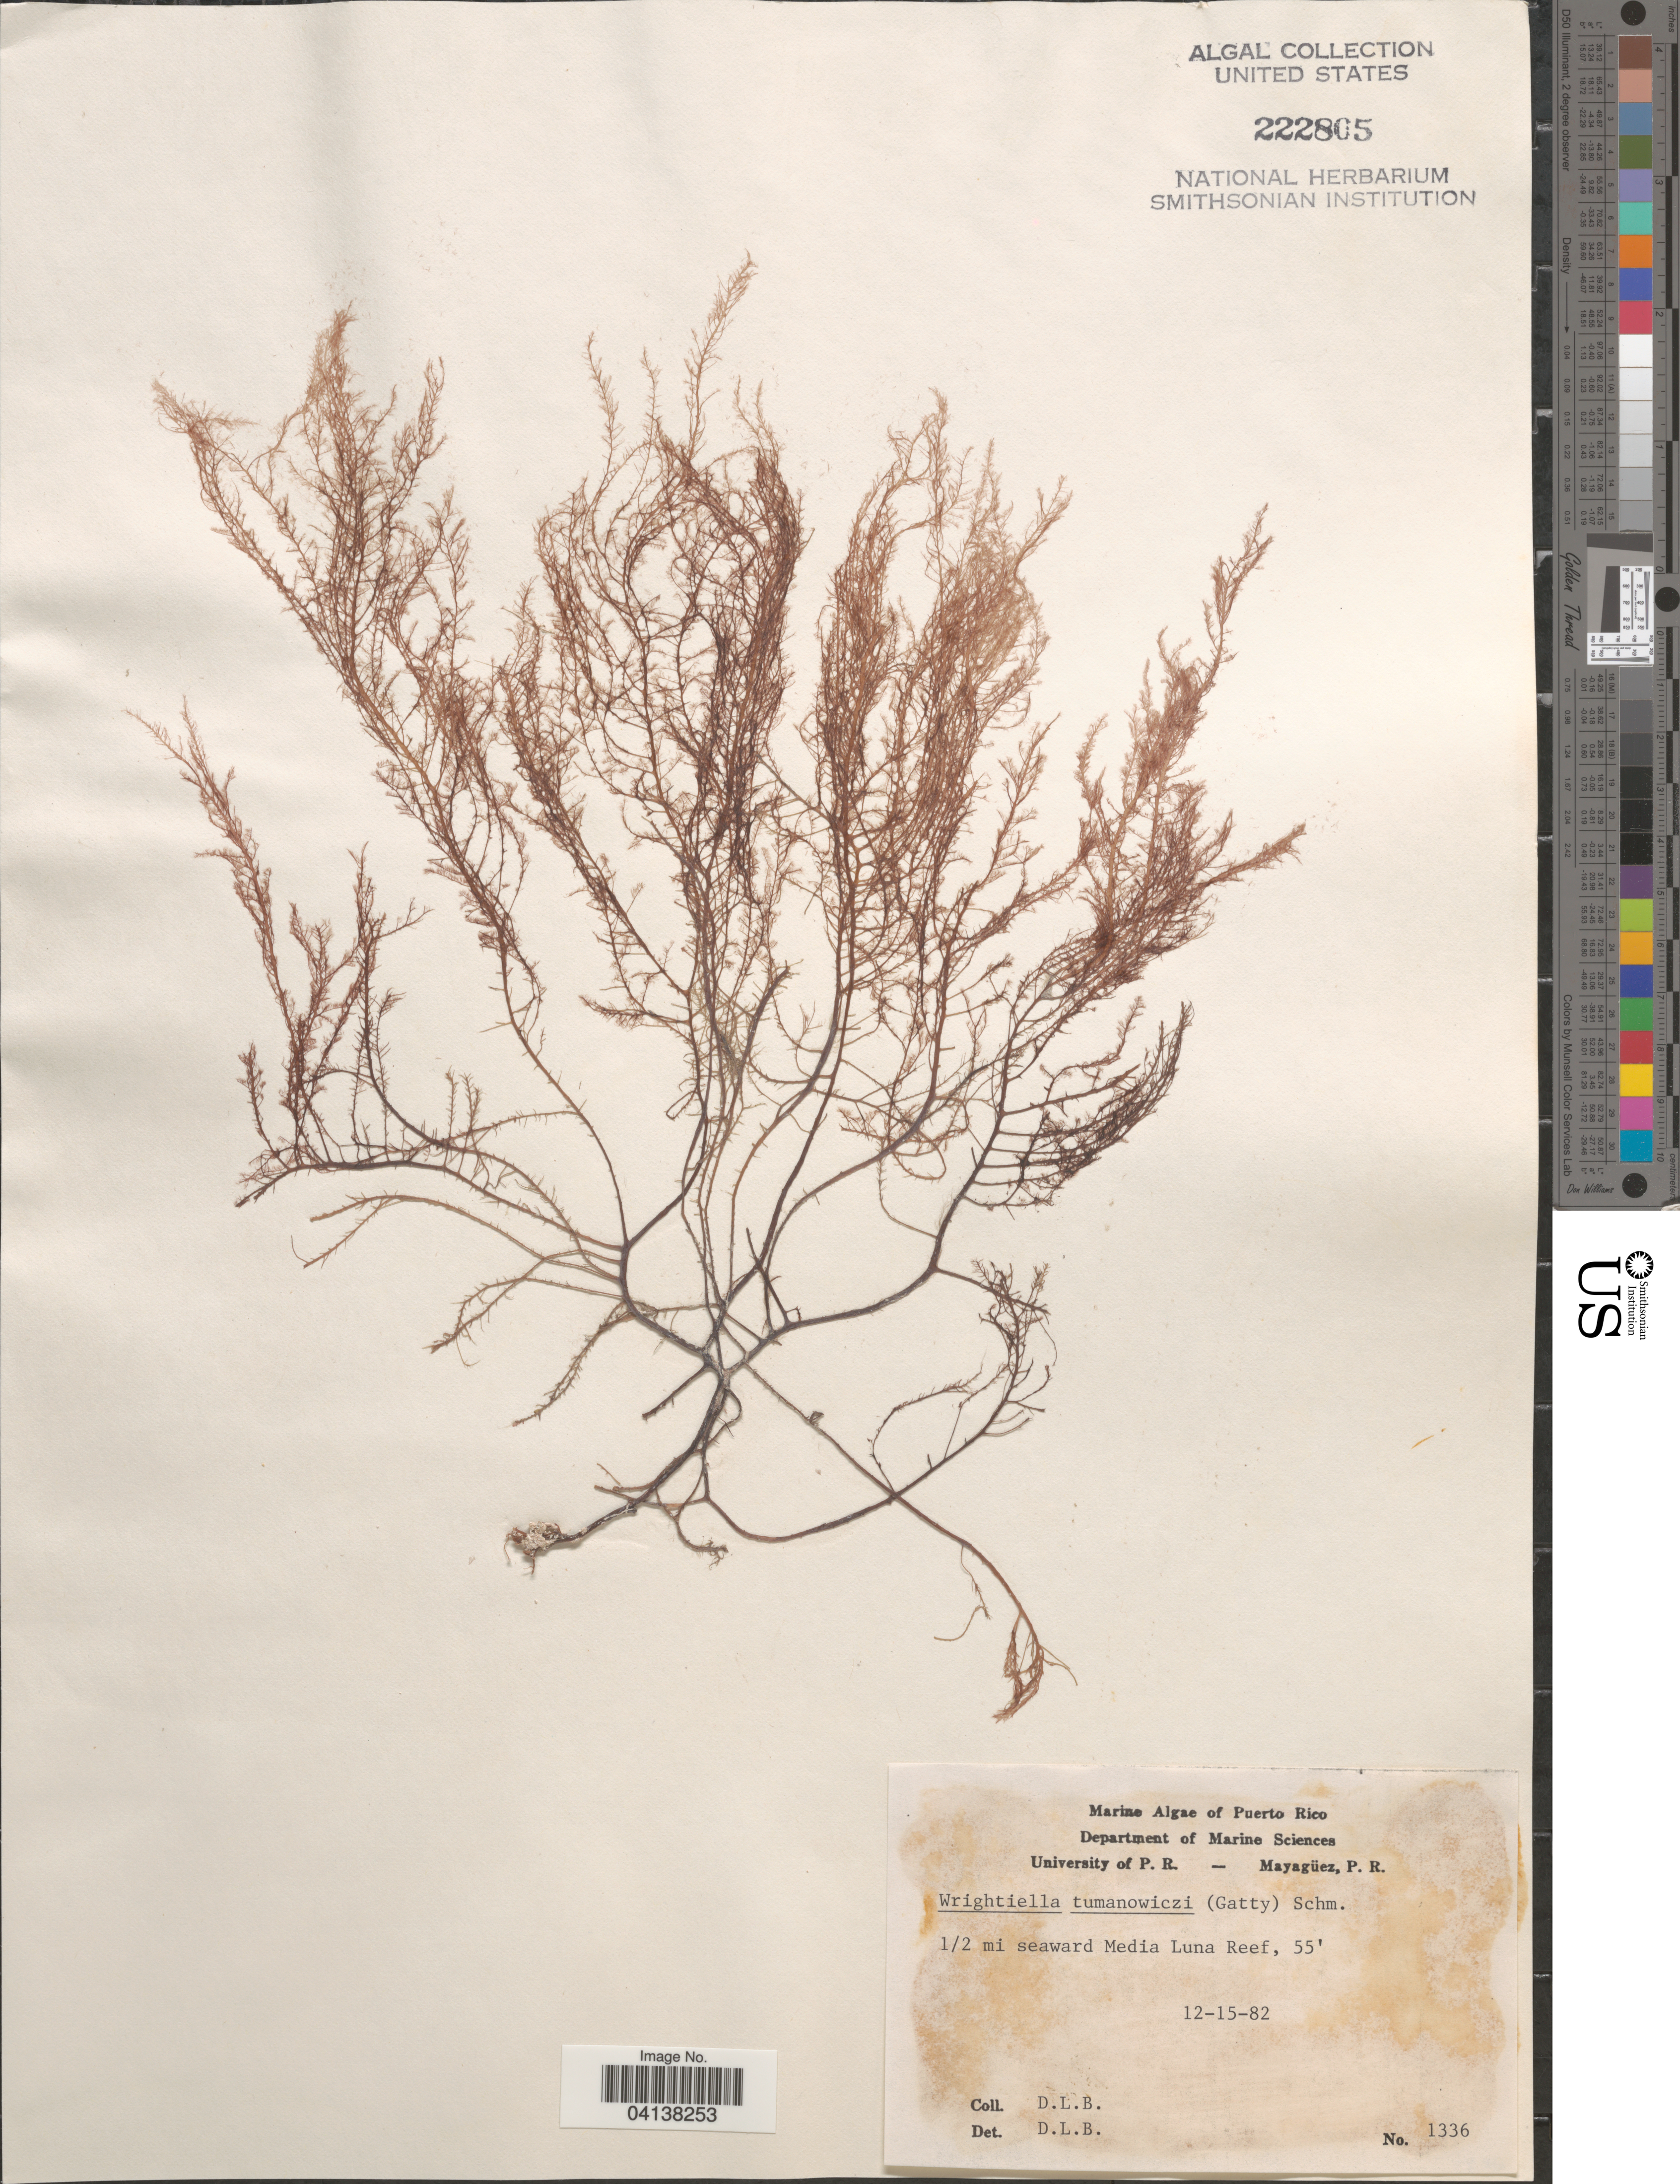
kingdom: Plantae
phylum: Rhodophyta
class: Florideophyceae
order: Ceramiales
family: Rhodomelaceae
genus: Wrightiella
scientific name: Wrightiella tumanowiczii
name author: (Gatty ex Harv.) F. Schmitz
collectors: D. L. B.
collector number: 1336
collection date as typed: Transcribed d/m/y: 15/12/82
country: Puerto Rico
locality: ½ mi seaward Media Luna Reef.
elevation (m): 17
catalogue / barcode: US 222805